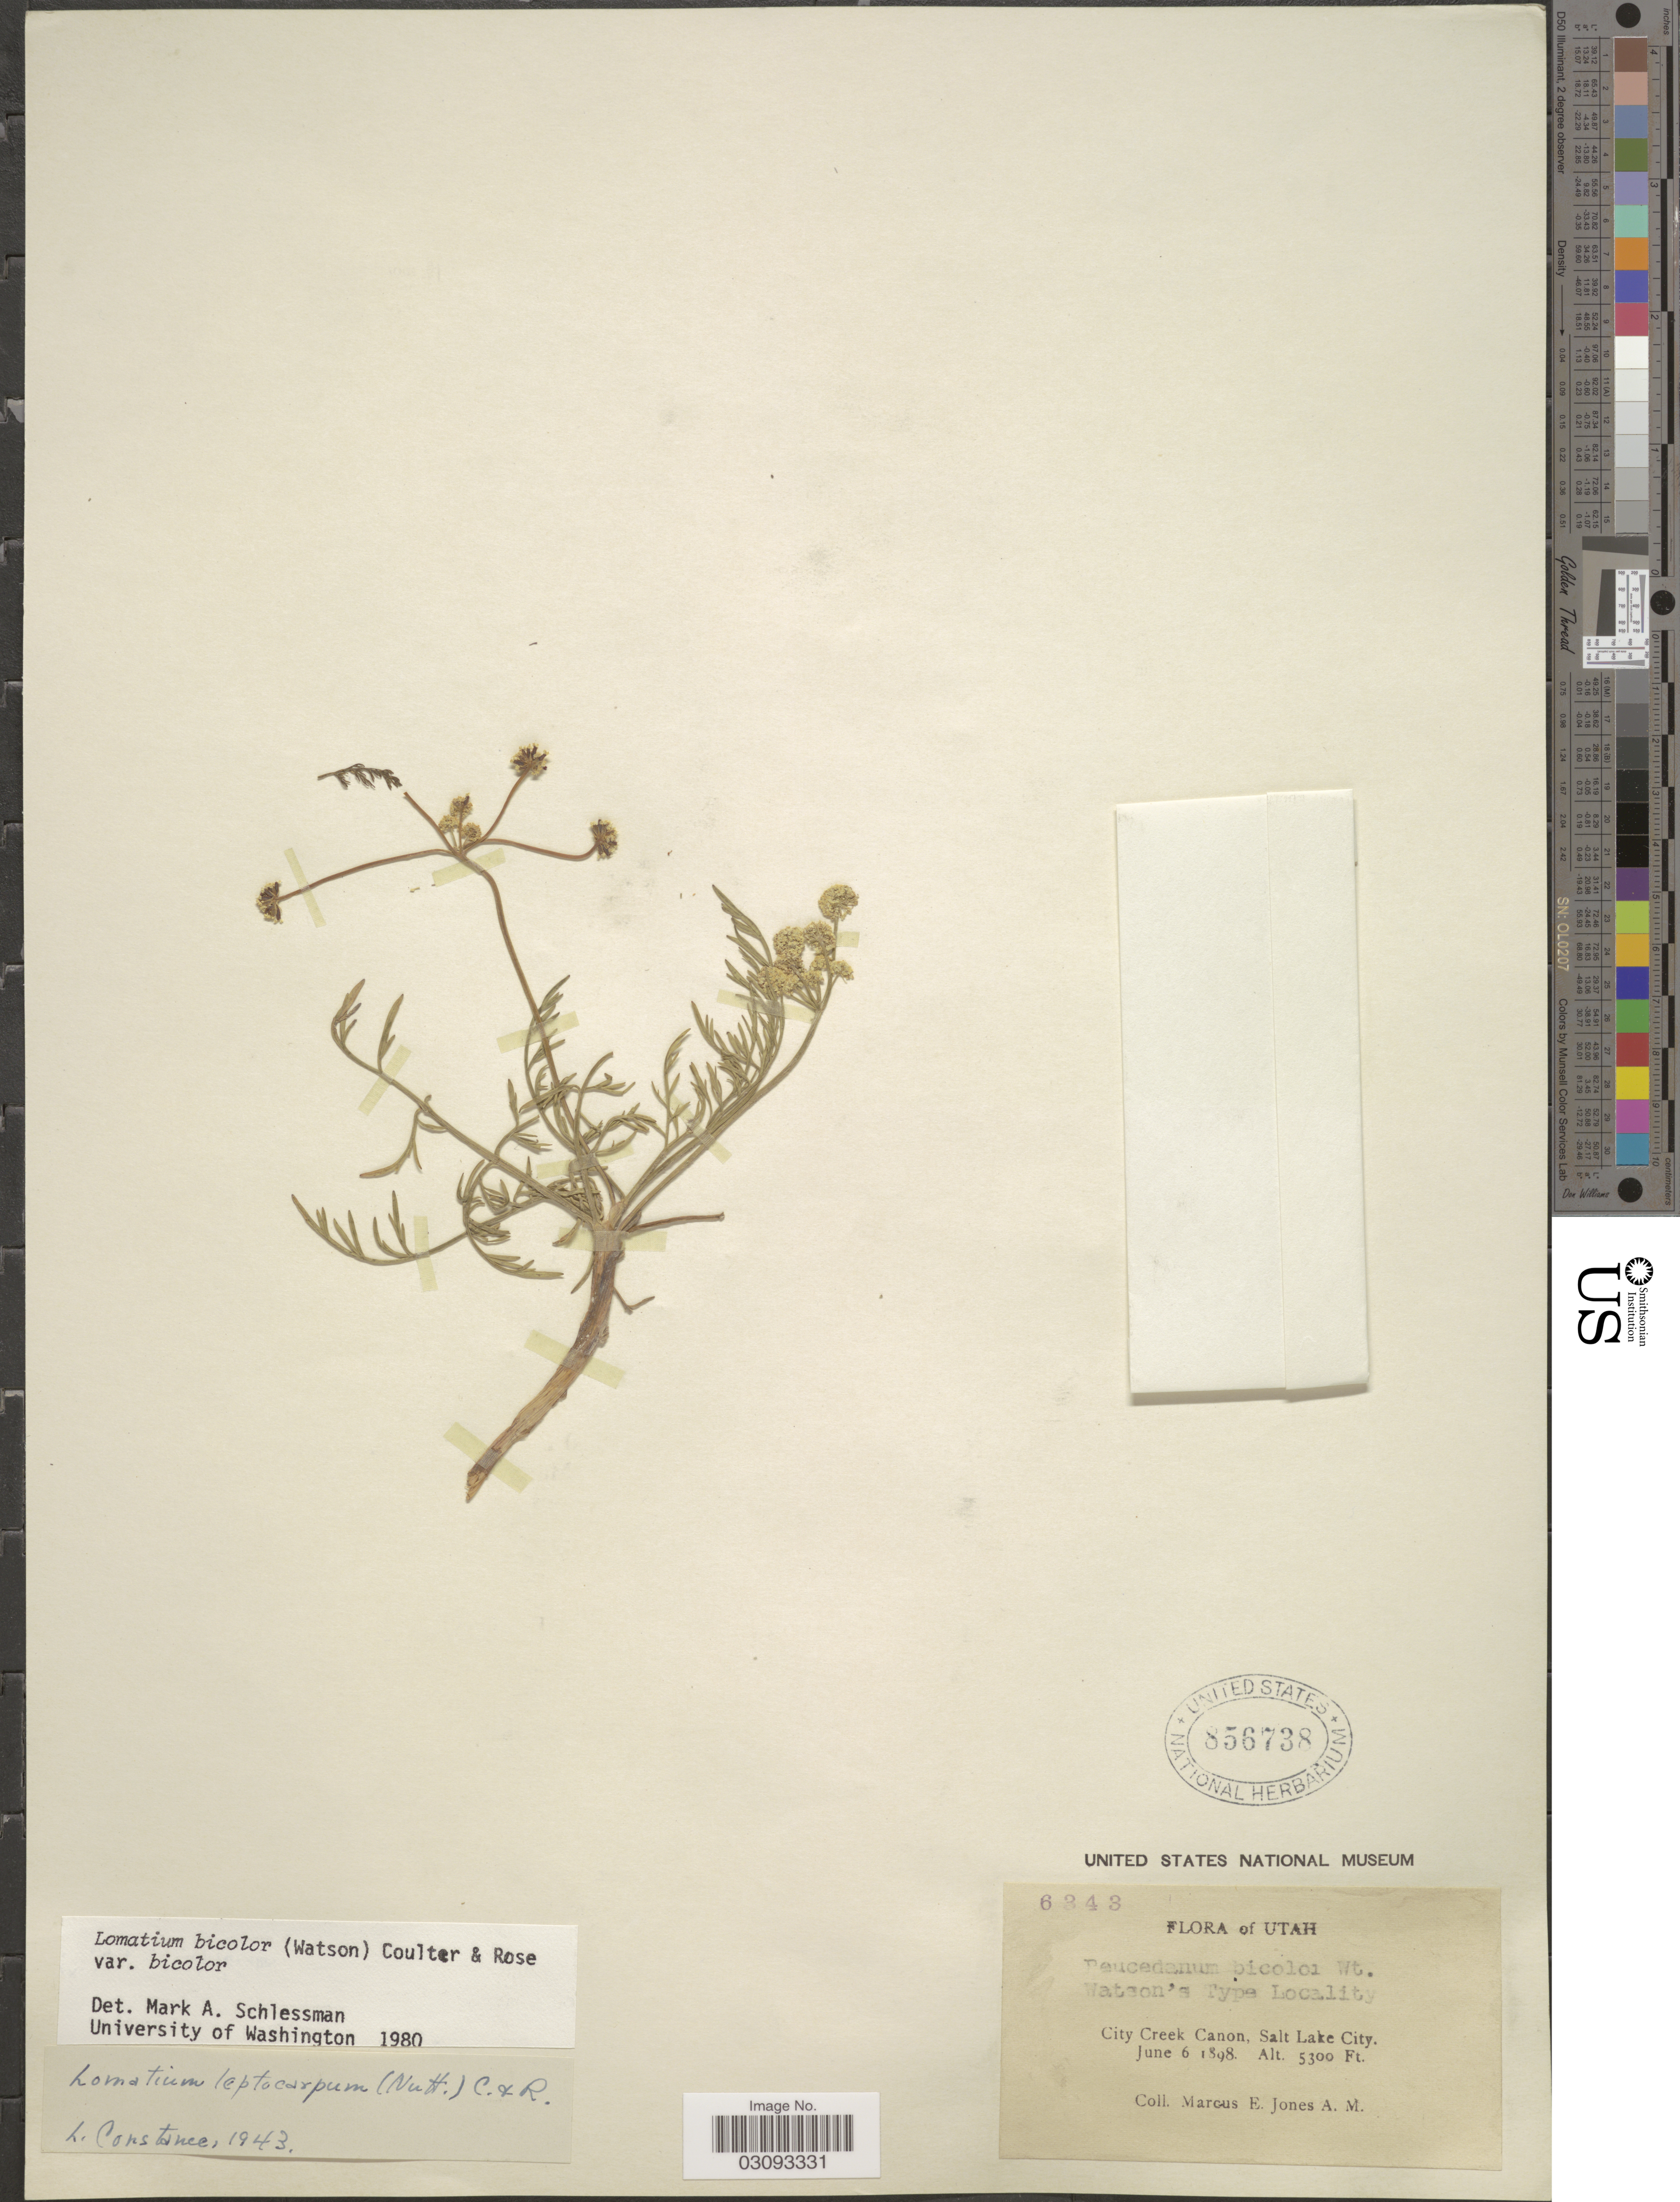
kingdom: Plantae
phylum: Tracheophyta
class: Magnoliopsida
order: Apiales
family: Apiaceae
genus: Lomatium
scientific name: Lomatium bicolor var. bicolor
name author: (S. Watson) J.M. Coult. & Rose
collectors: M. E. Jones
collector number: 6343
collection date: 1898-07-06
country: United States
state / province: Utah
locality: City Creek Canon. Salt Lake City.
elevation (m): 1615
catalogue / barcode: US 856738